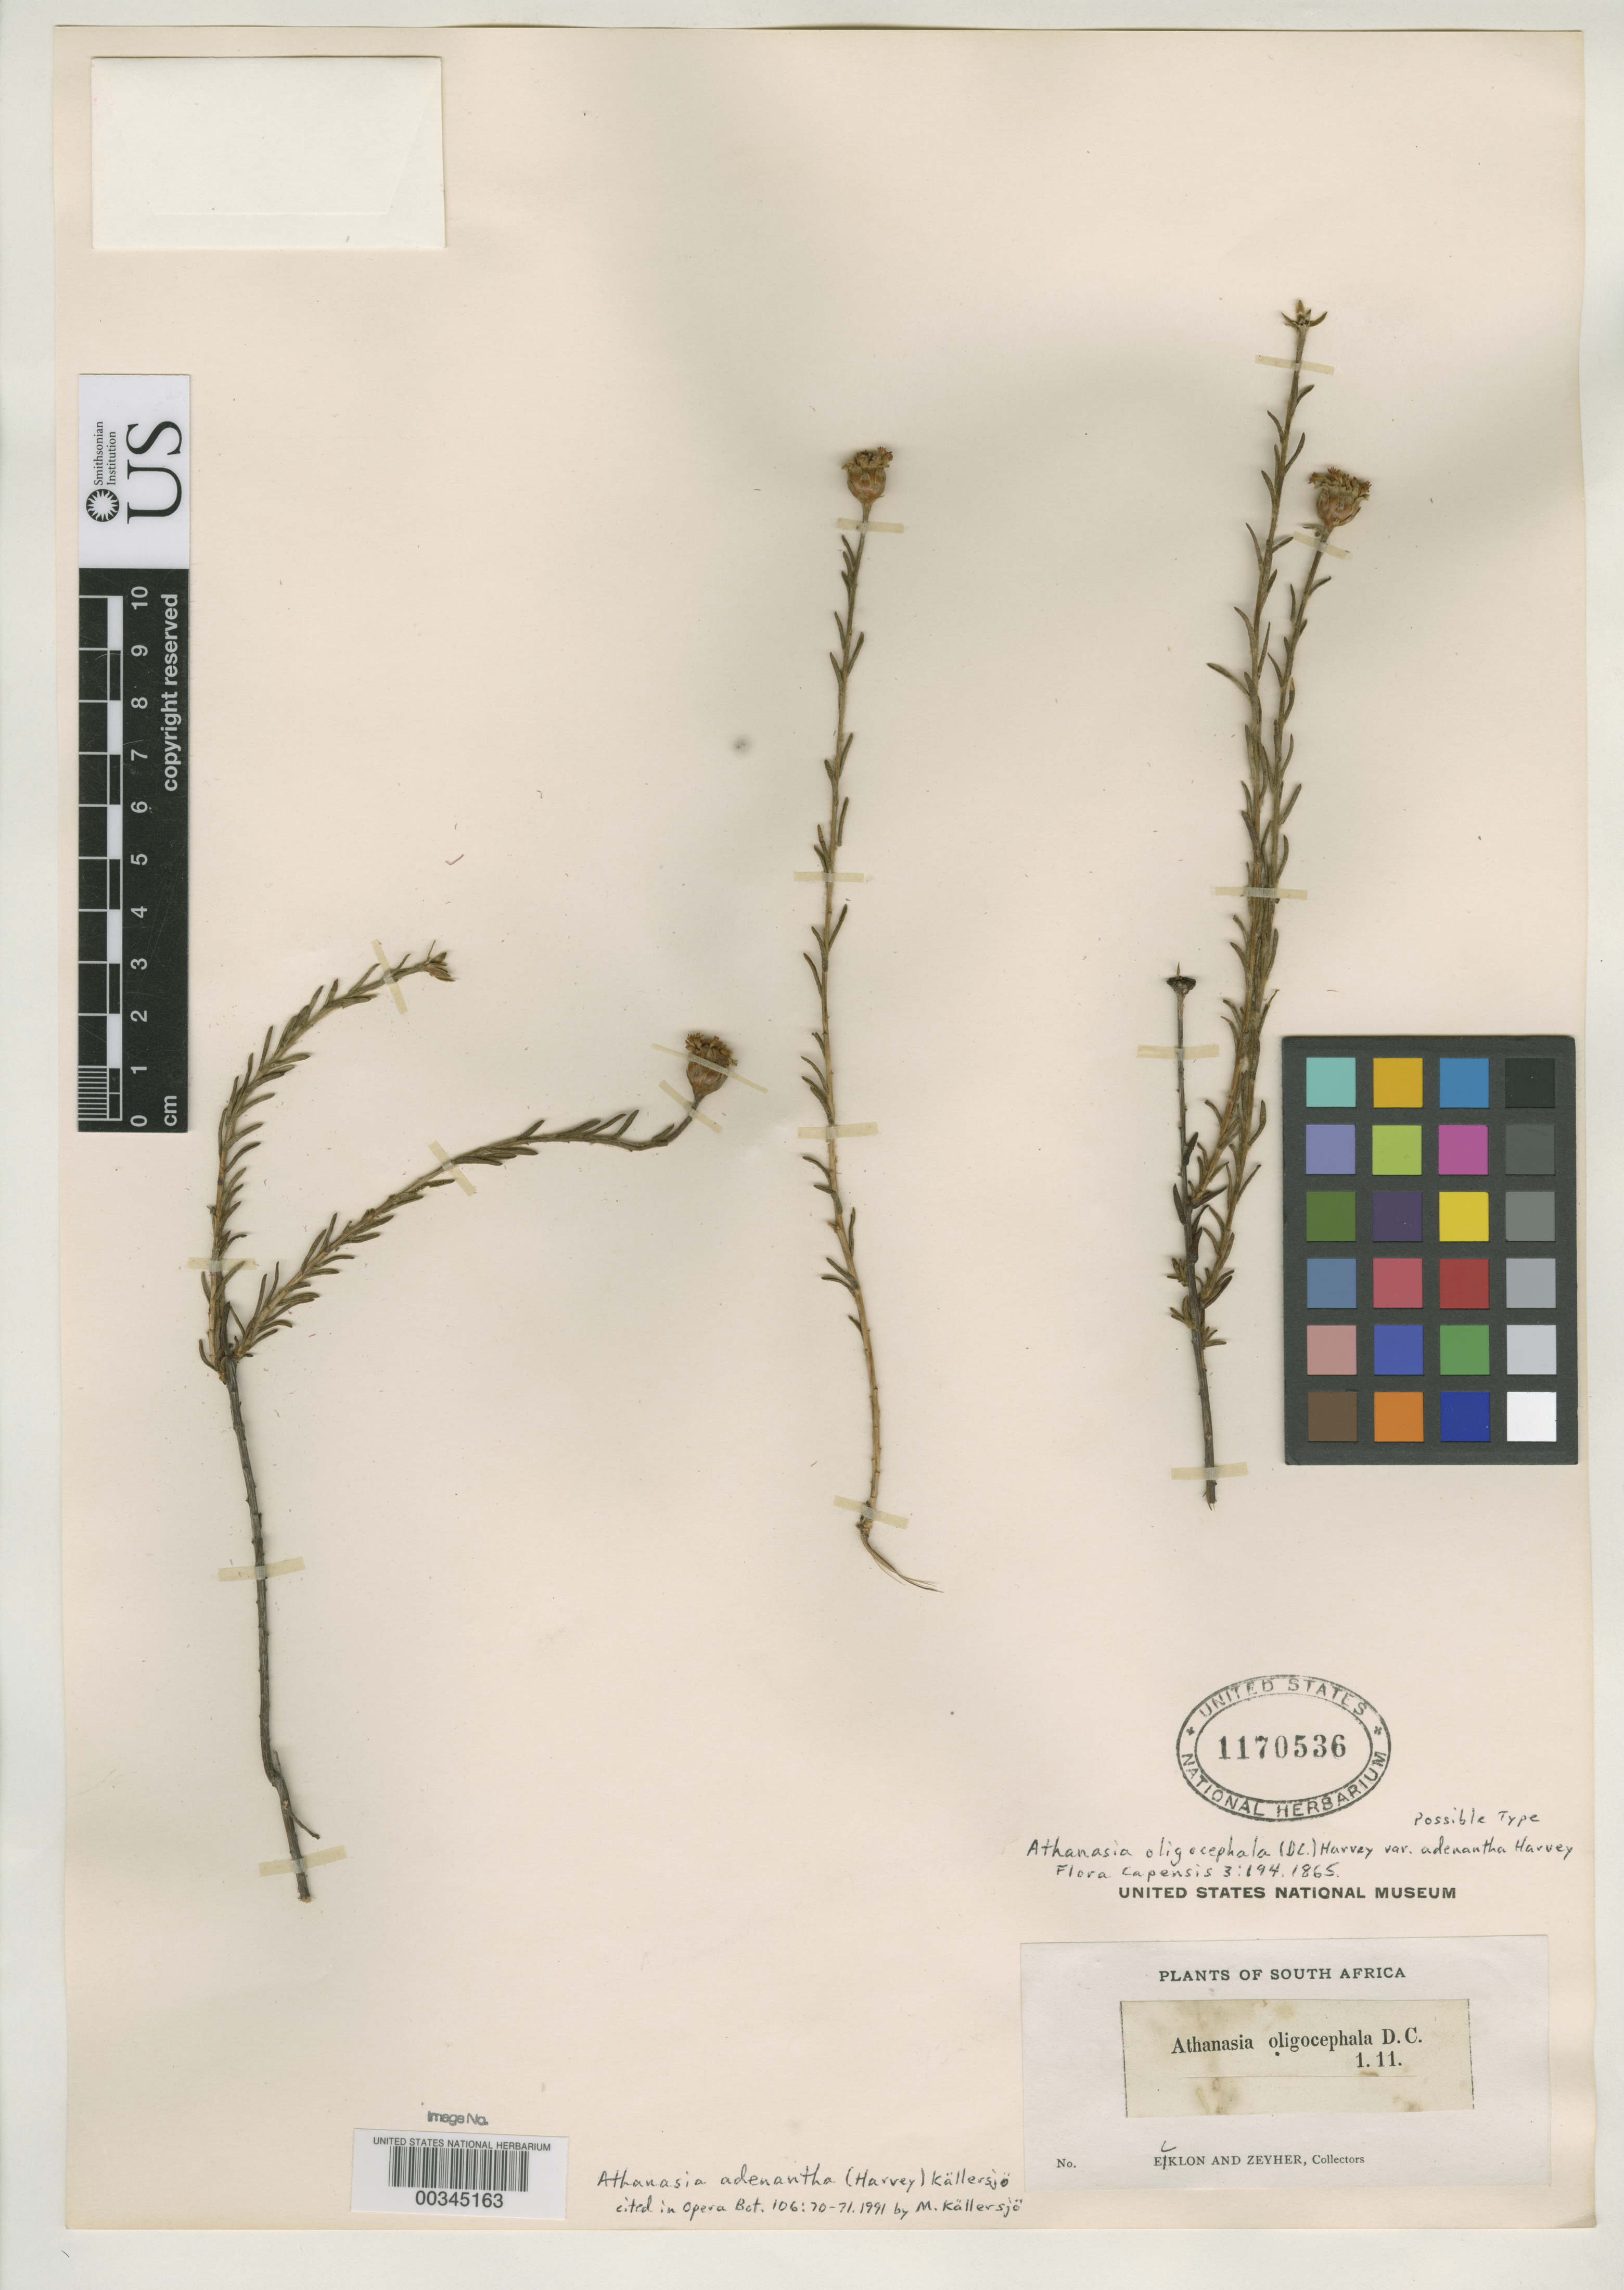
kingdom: Plantae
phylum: Tracheophyta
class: Magnoliopsida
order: Asterales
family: Asteraceae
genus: Athanasia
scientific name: Athanasia oligocephala var. adenantha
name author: Harv.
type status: Type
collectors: C. F. Ecklon & C. Zeyher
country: South Africa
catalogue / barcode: US 1170536